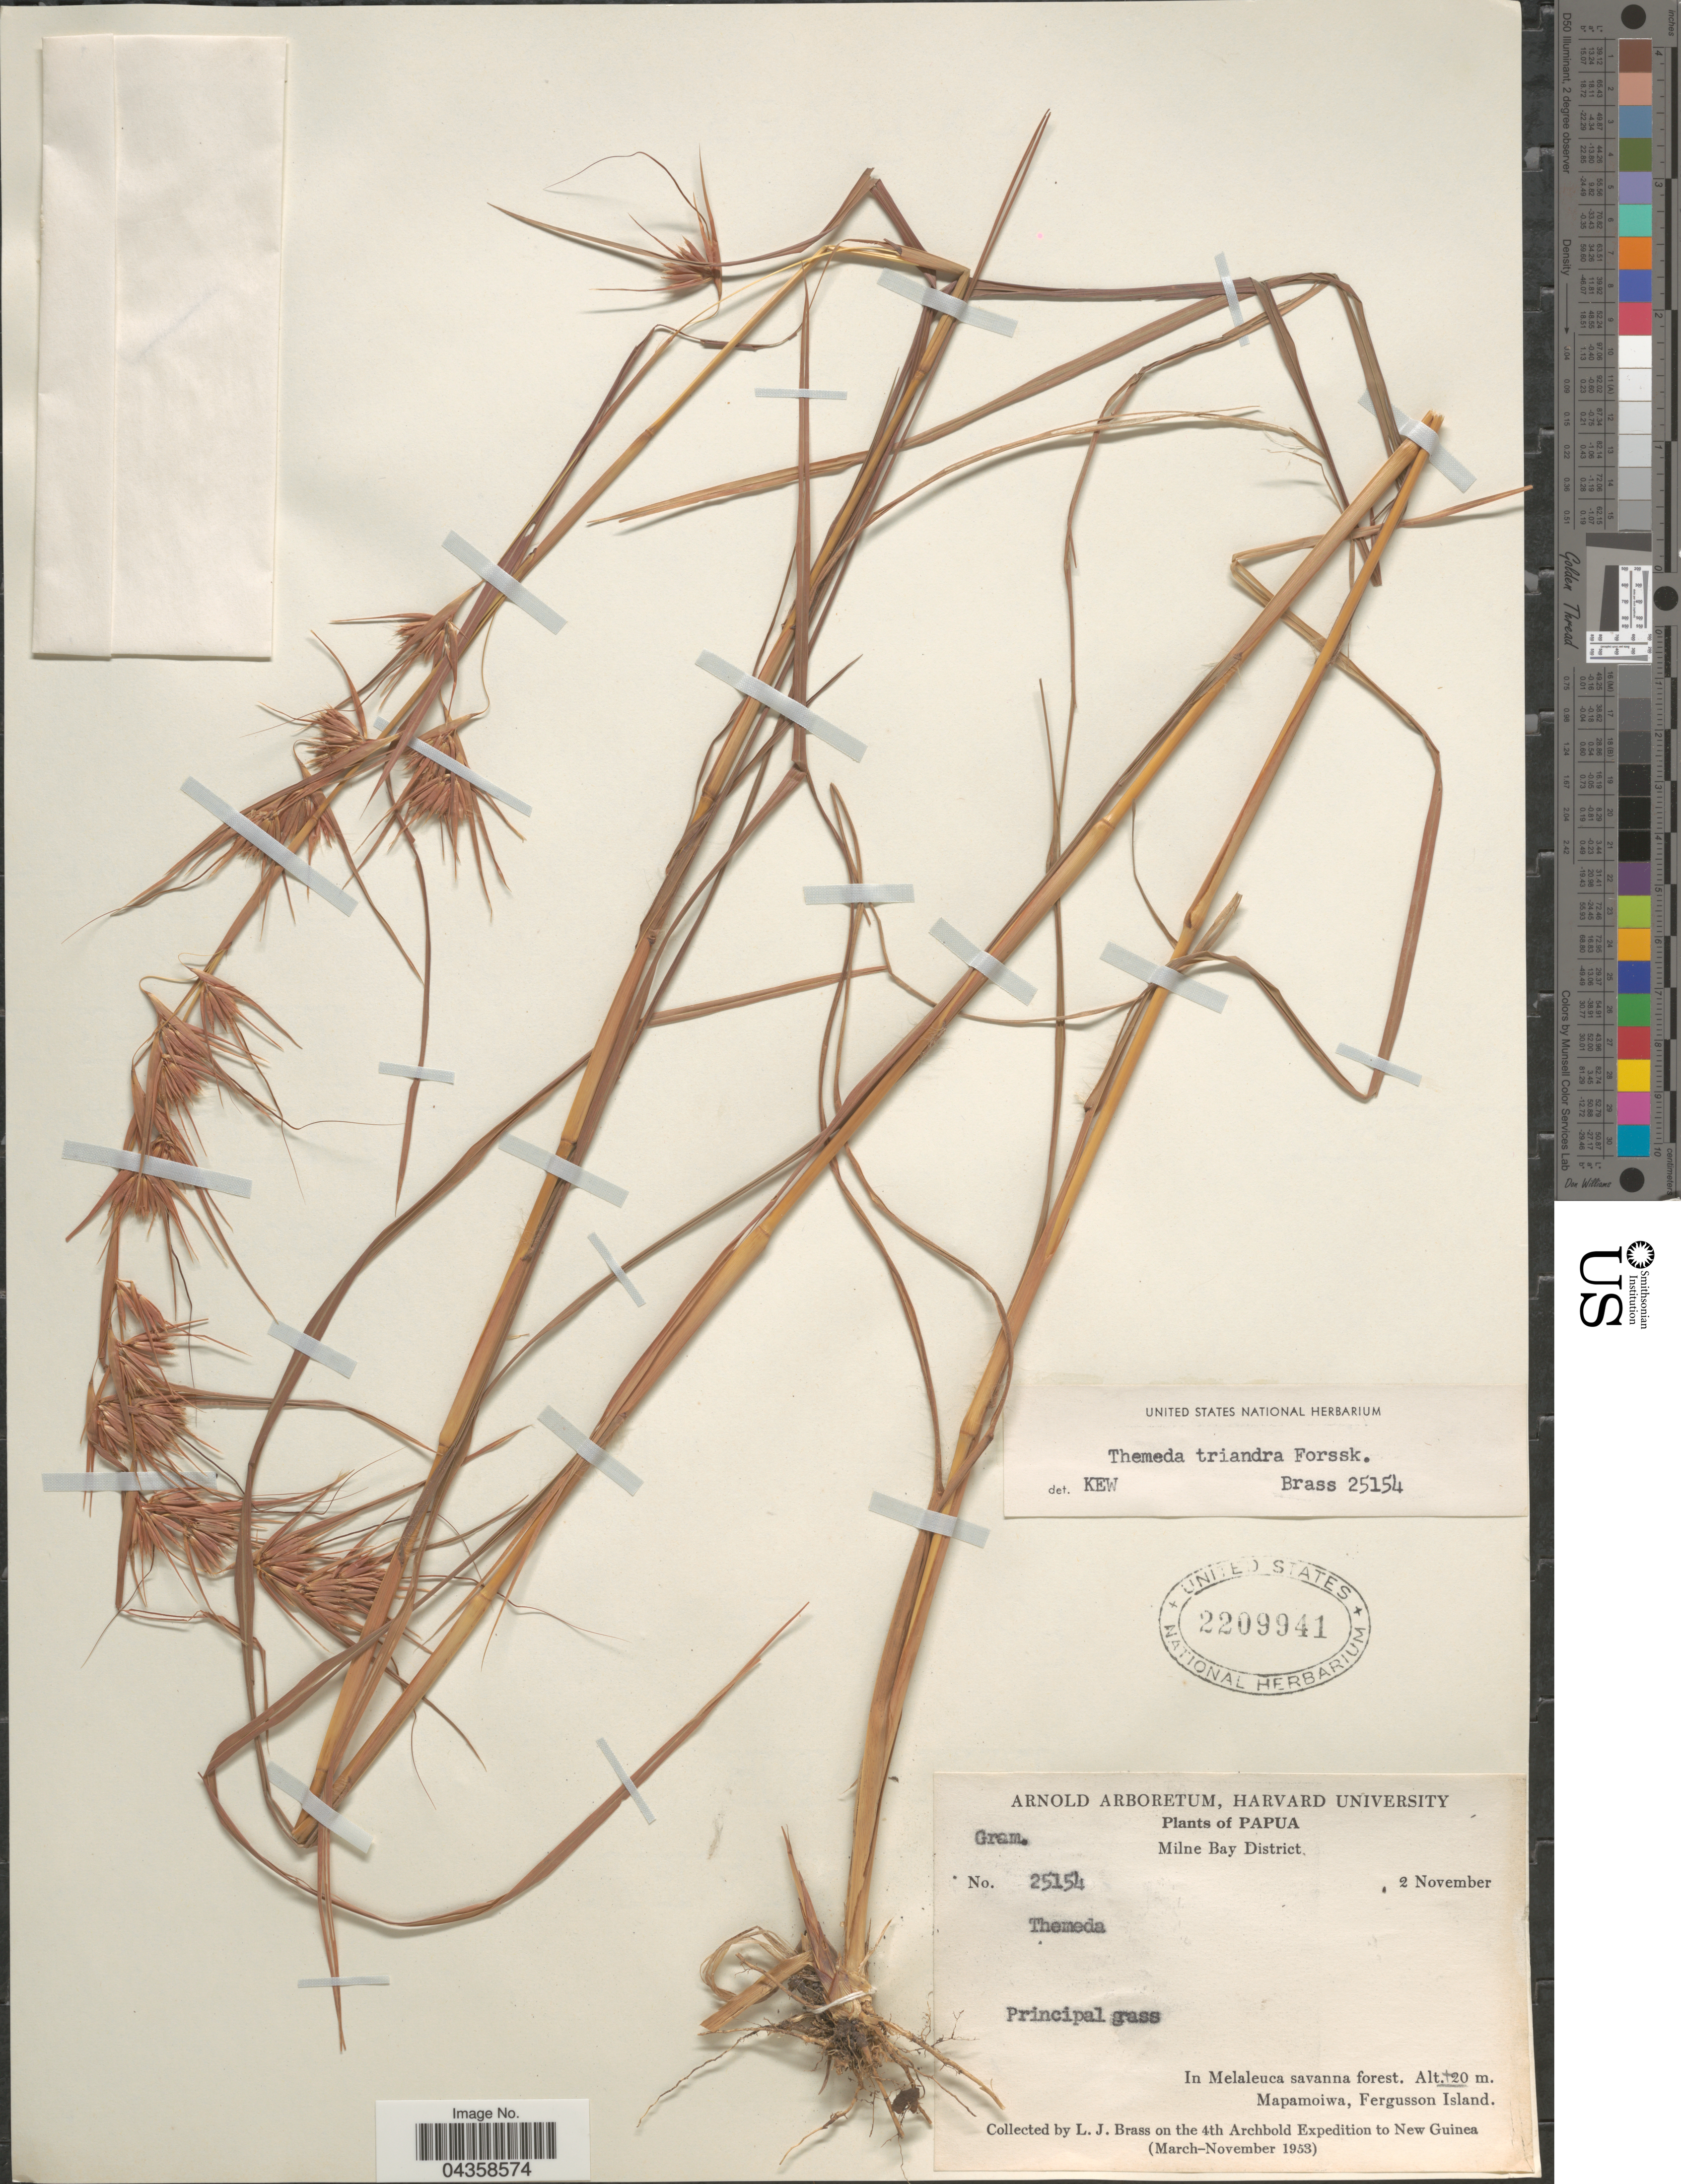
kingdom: Plantae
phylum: Tracheophyta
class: Liliopsida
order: Poales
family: Poaceae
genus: Themeda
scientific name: Themeda triandra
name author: Forssk.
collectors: L. J. Brass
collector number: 25154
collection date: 1953-11-02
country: Papua New Guinea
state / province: Milne Bay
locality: Papua. Milne Bay District. In Melaleuca savanna forest. Mapamoiwa, Fergusson Island. On the 4th Archbold Expedition to New Guinea (March-November 1953).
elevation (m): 20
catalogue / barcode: US 2209941